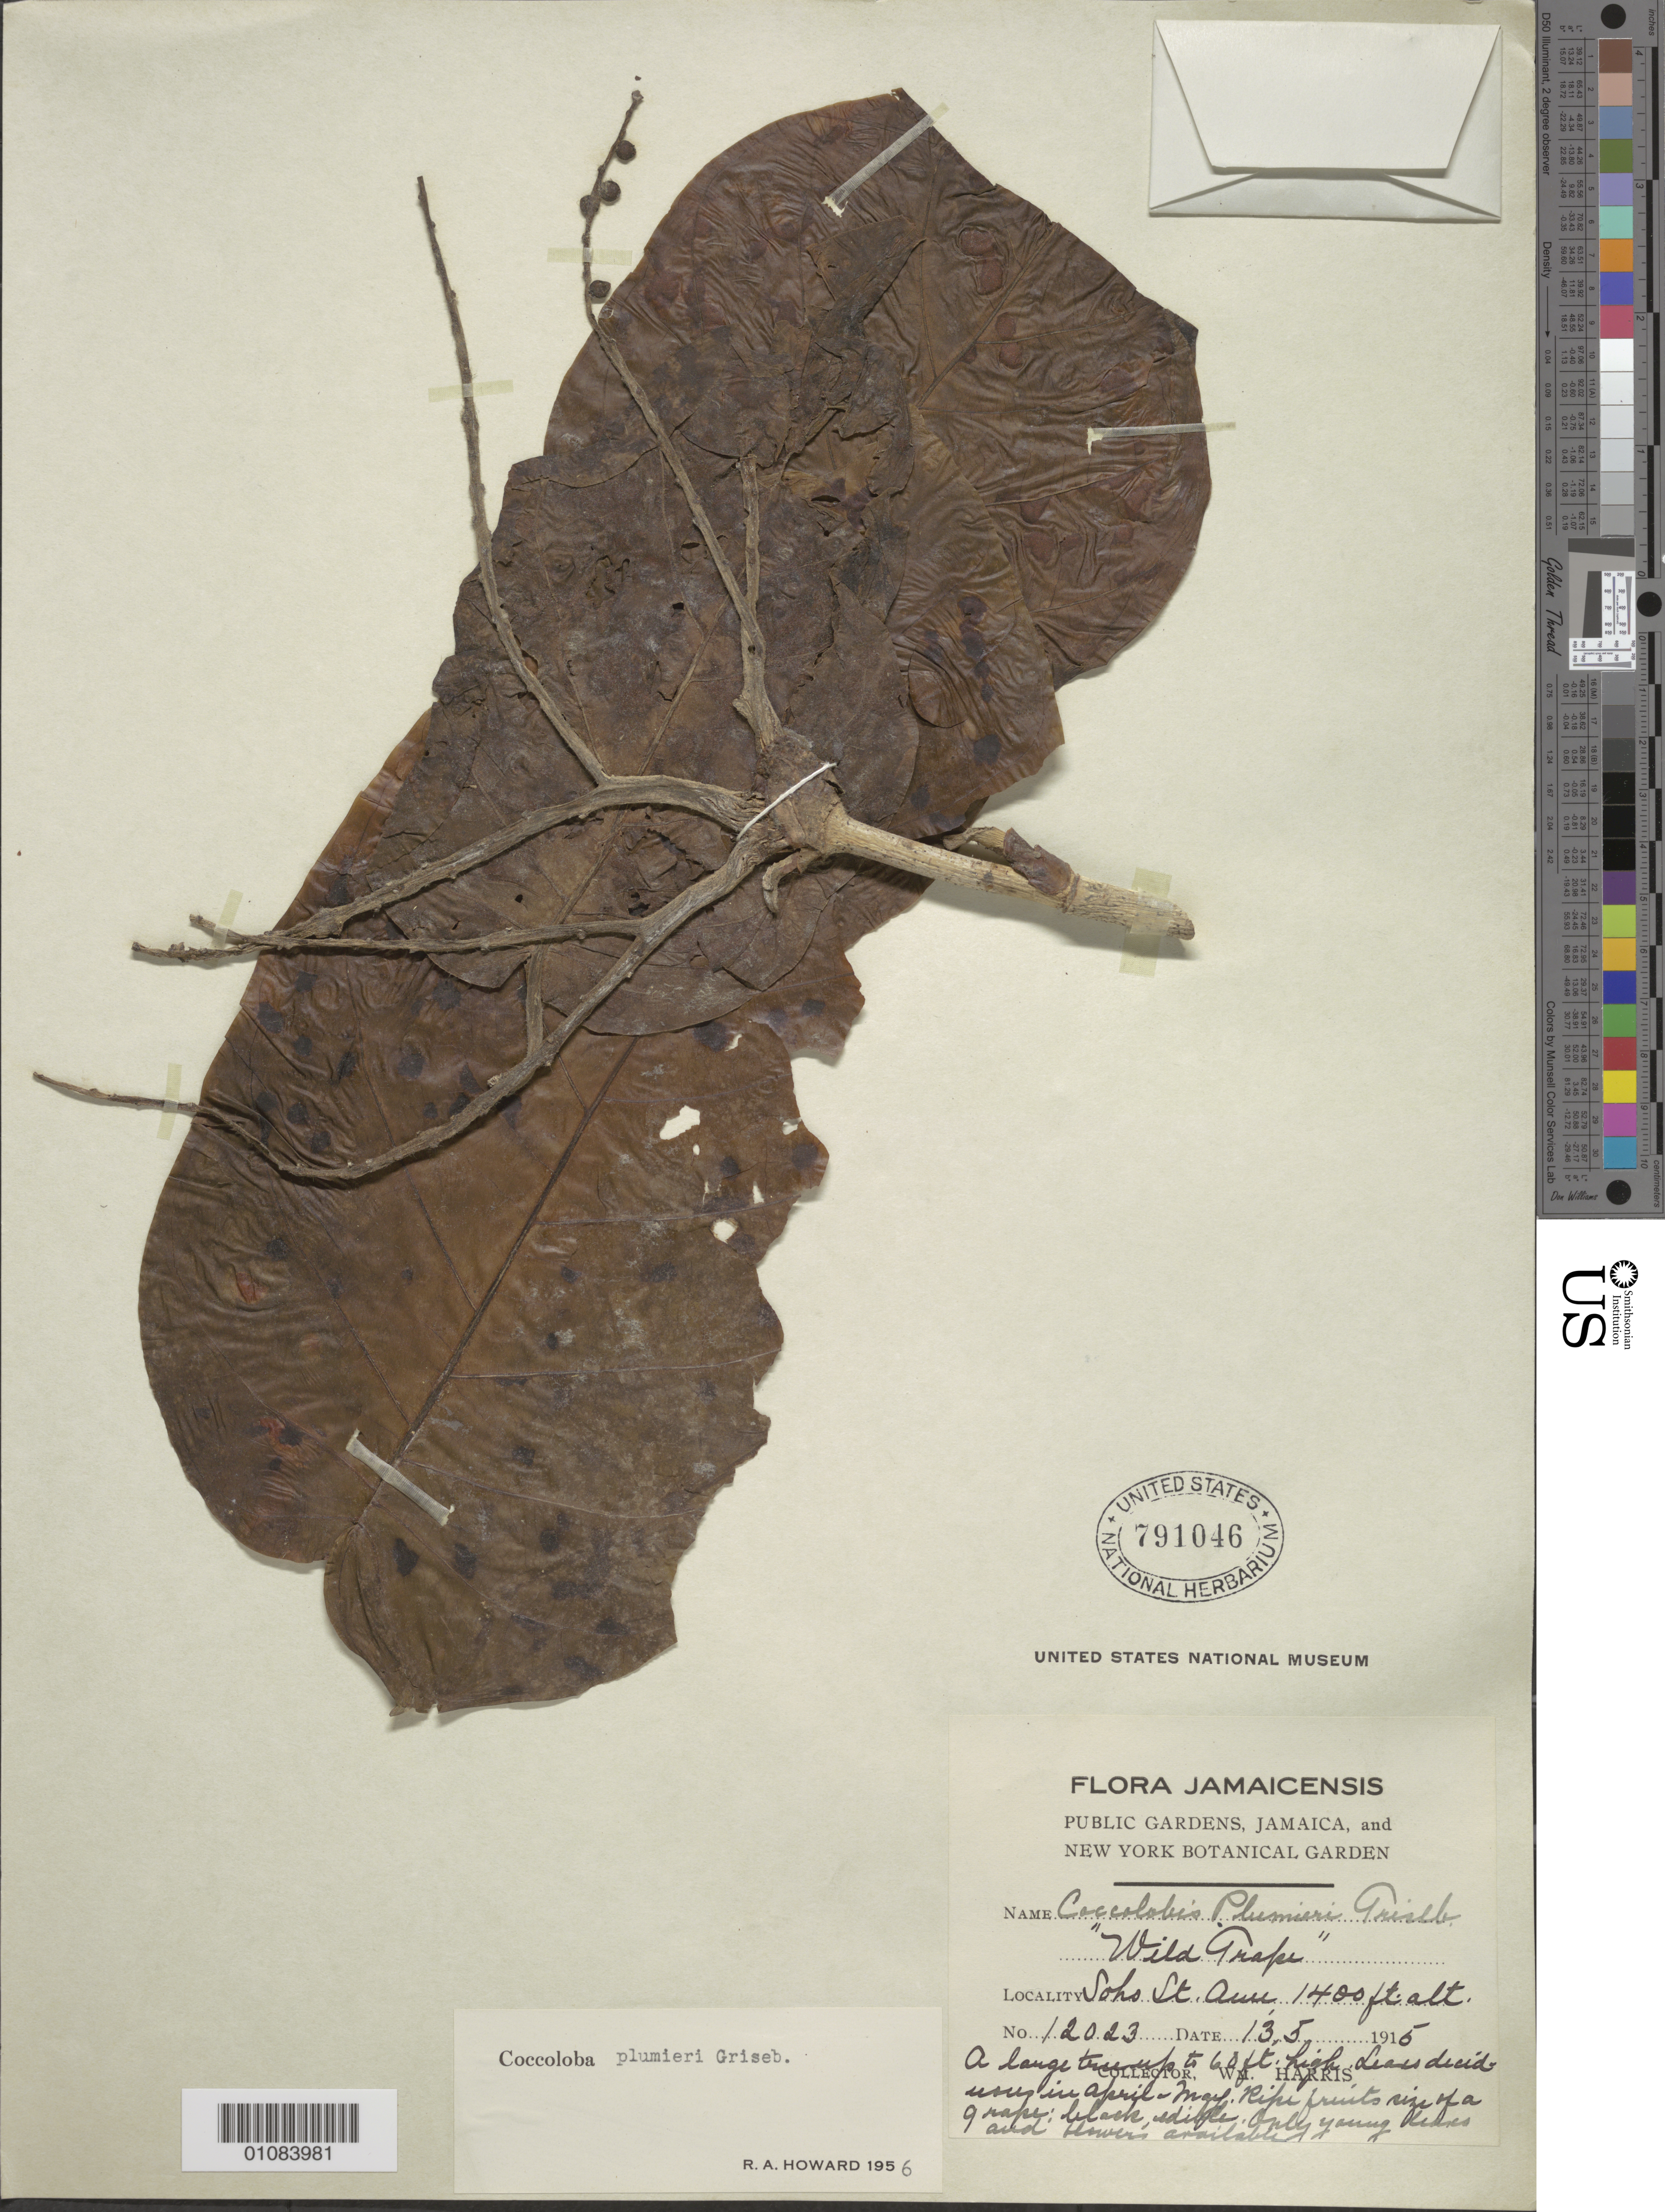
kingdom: Plantae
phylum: Tracheophyta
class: Magnoliopsida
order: Caryophyllales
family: Polygonaceae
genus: Coccoloba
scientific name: Coccoloba plumieri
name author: Griseb.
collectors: W. Harris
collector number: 12023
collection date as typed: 13 May 1915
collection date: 1915-05-13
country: Jamaica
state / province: Saint Ann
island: Jamaica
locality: Soho St. Ann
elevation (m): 427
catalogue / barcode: US 791046